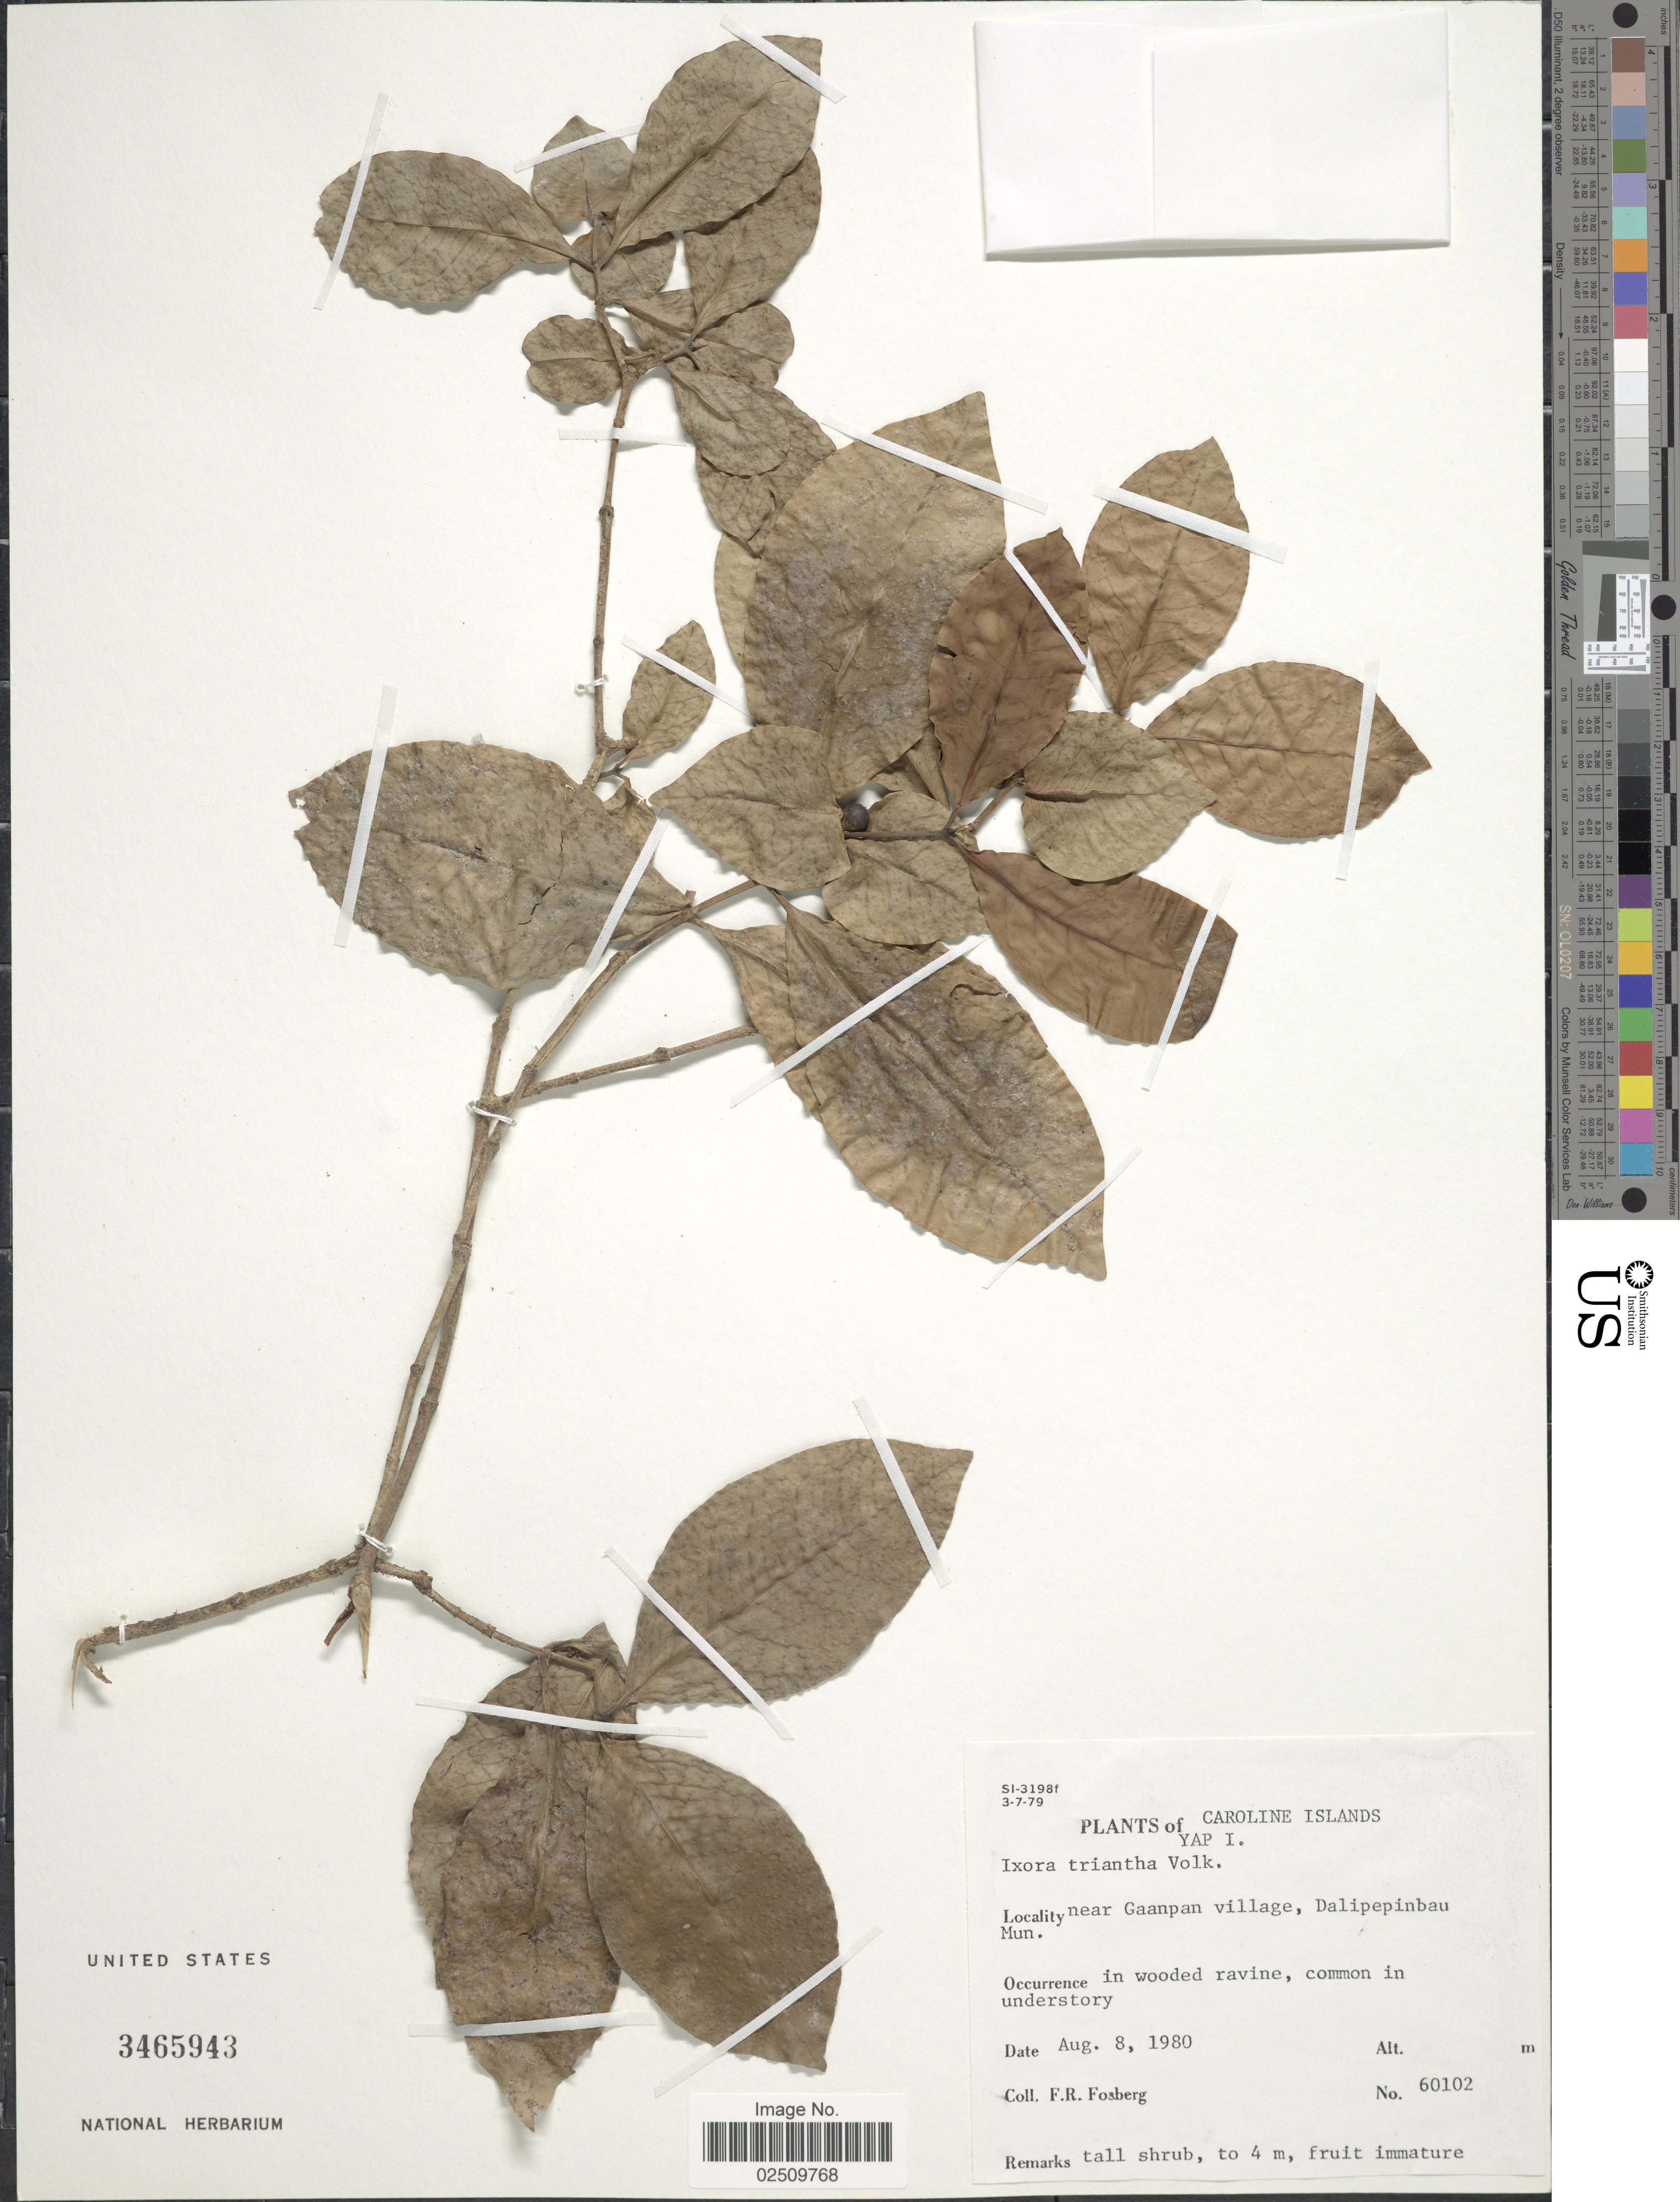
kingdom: Plantae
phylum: Tracheophyta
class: Magnoliopsida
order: Gentianales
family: Rubiaceae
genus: Ixora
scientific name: Ixora triantha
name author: Volkens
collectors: F. R. Fosberg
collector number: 60102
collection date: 1980-08-08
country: Micronesia, Federated States of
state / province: Yap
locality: Caroline Islands. Yap I. Near Gaanpan village, Dalipepinbau Mun.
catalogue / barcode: US 3465943